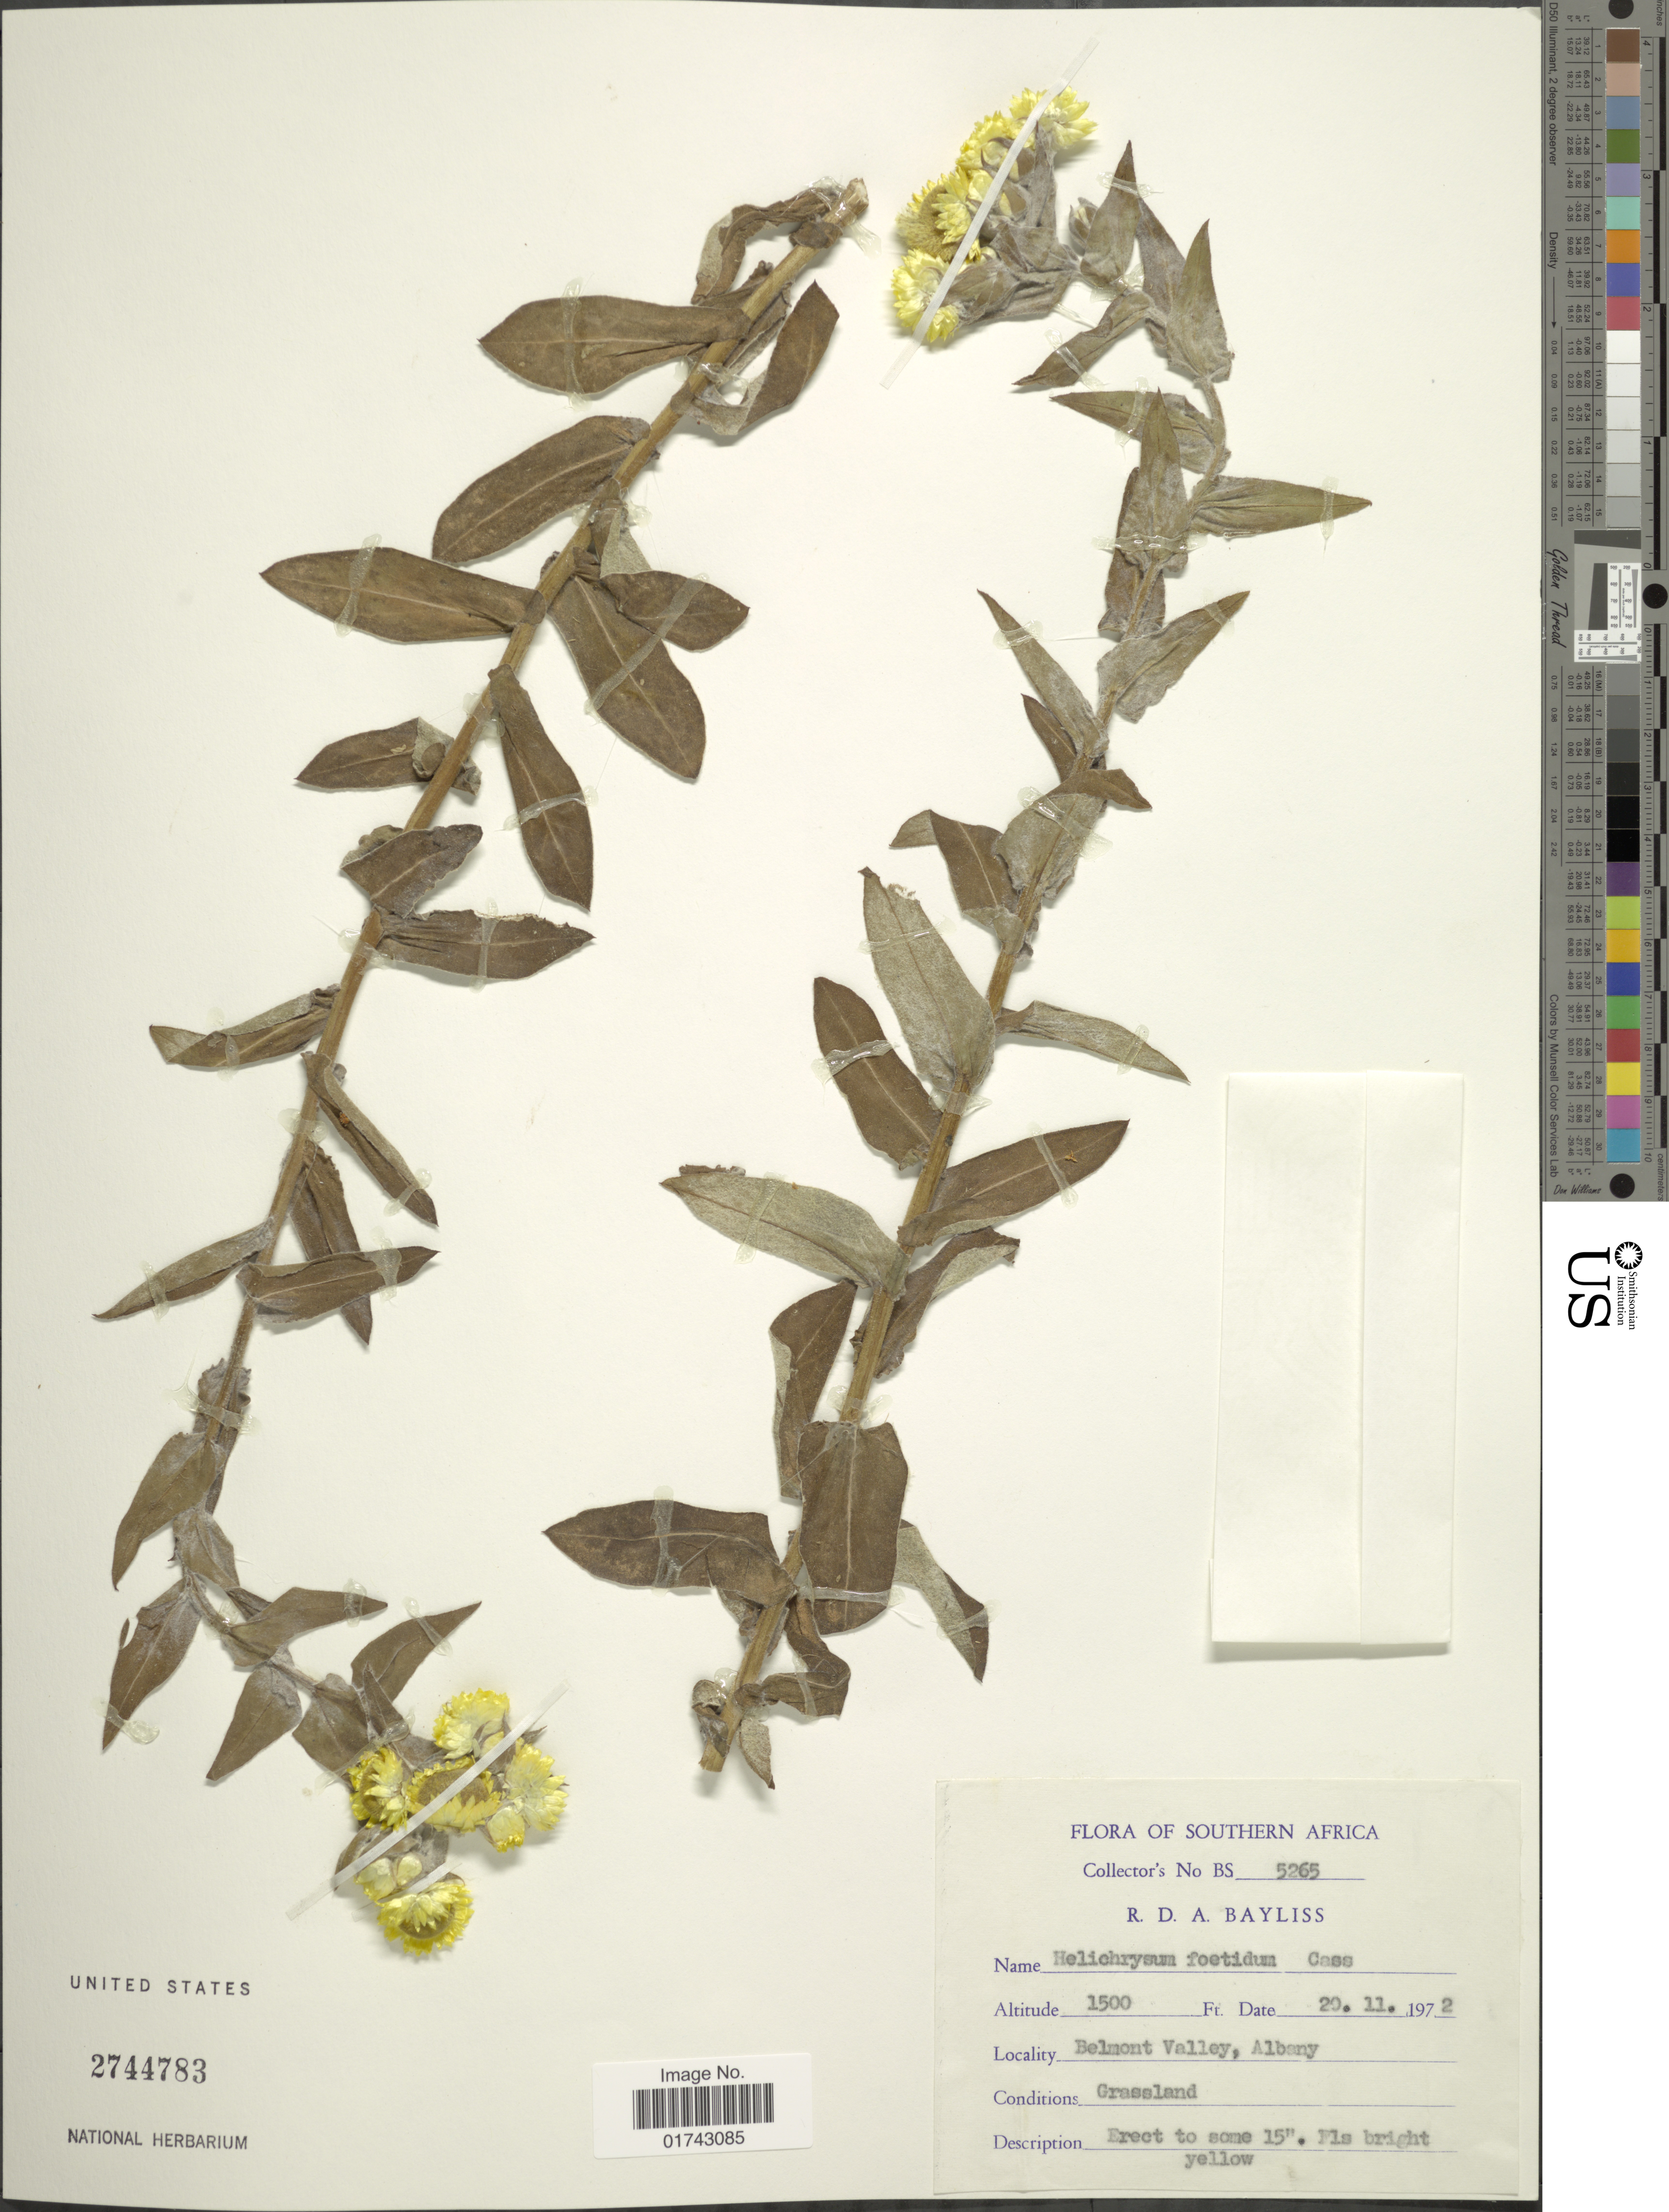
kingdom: Plantae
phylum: Tracheophyta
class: Magnoliopsida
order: Asterales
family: Asteraceae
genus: Helichrysum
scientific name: Helichrysum foetidum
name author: (L.) Moench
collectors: R. Bayliss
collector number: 5265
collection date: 1972-11-20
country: South Africa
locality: Southern Africa, Belmont Valley, Albany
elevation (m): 457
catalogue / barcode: US 3744783